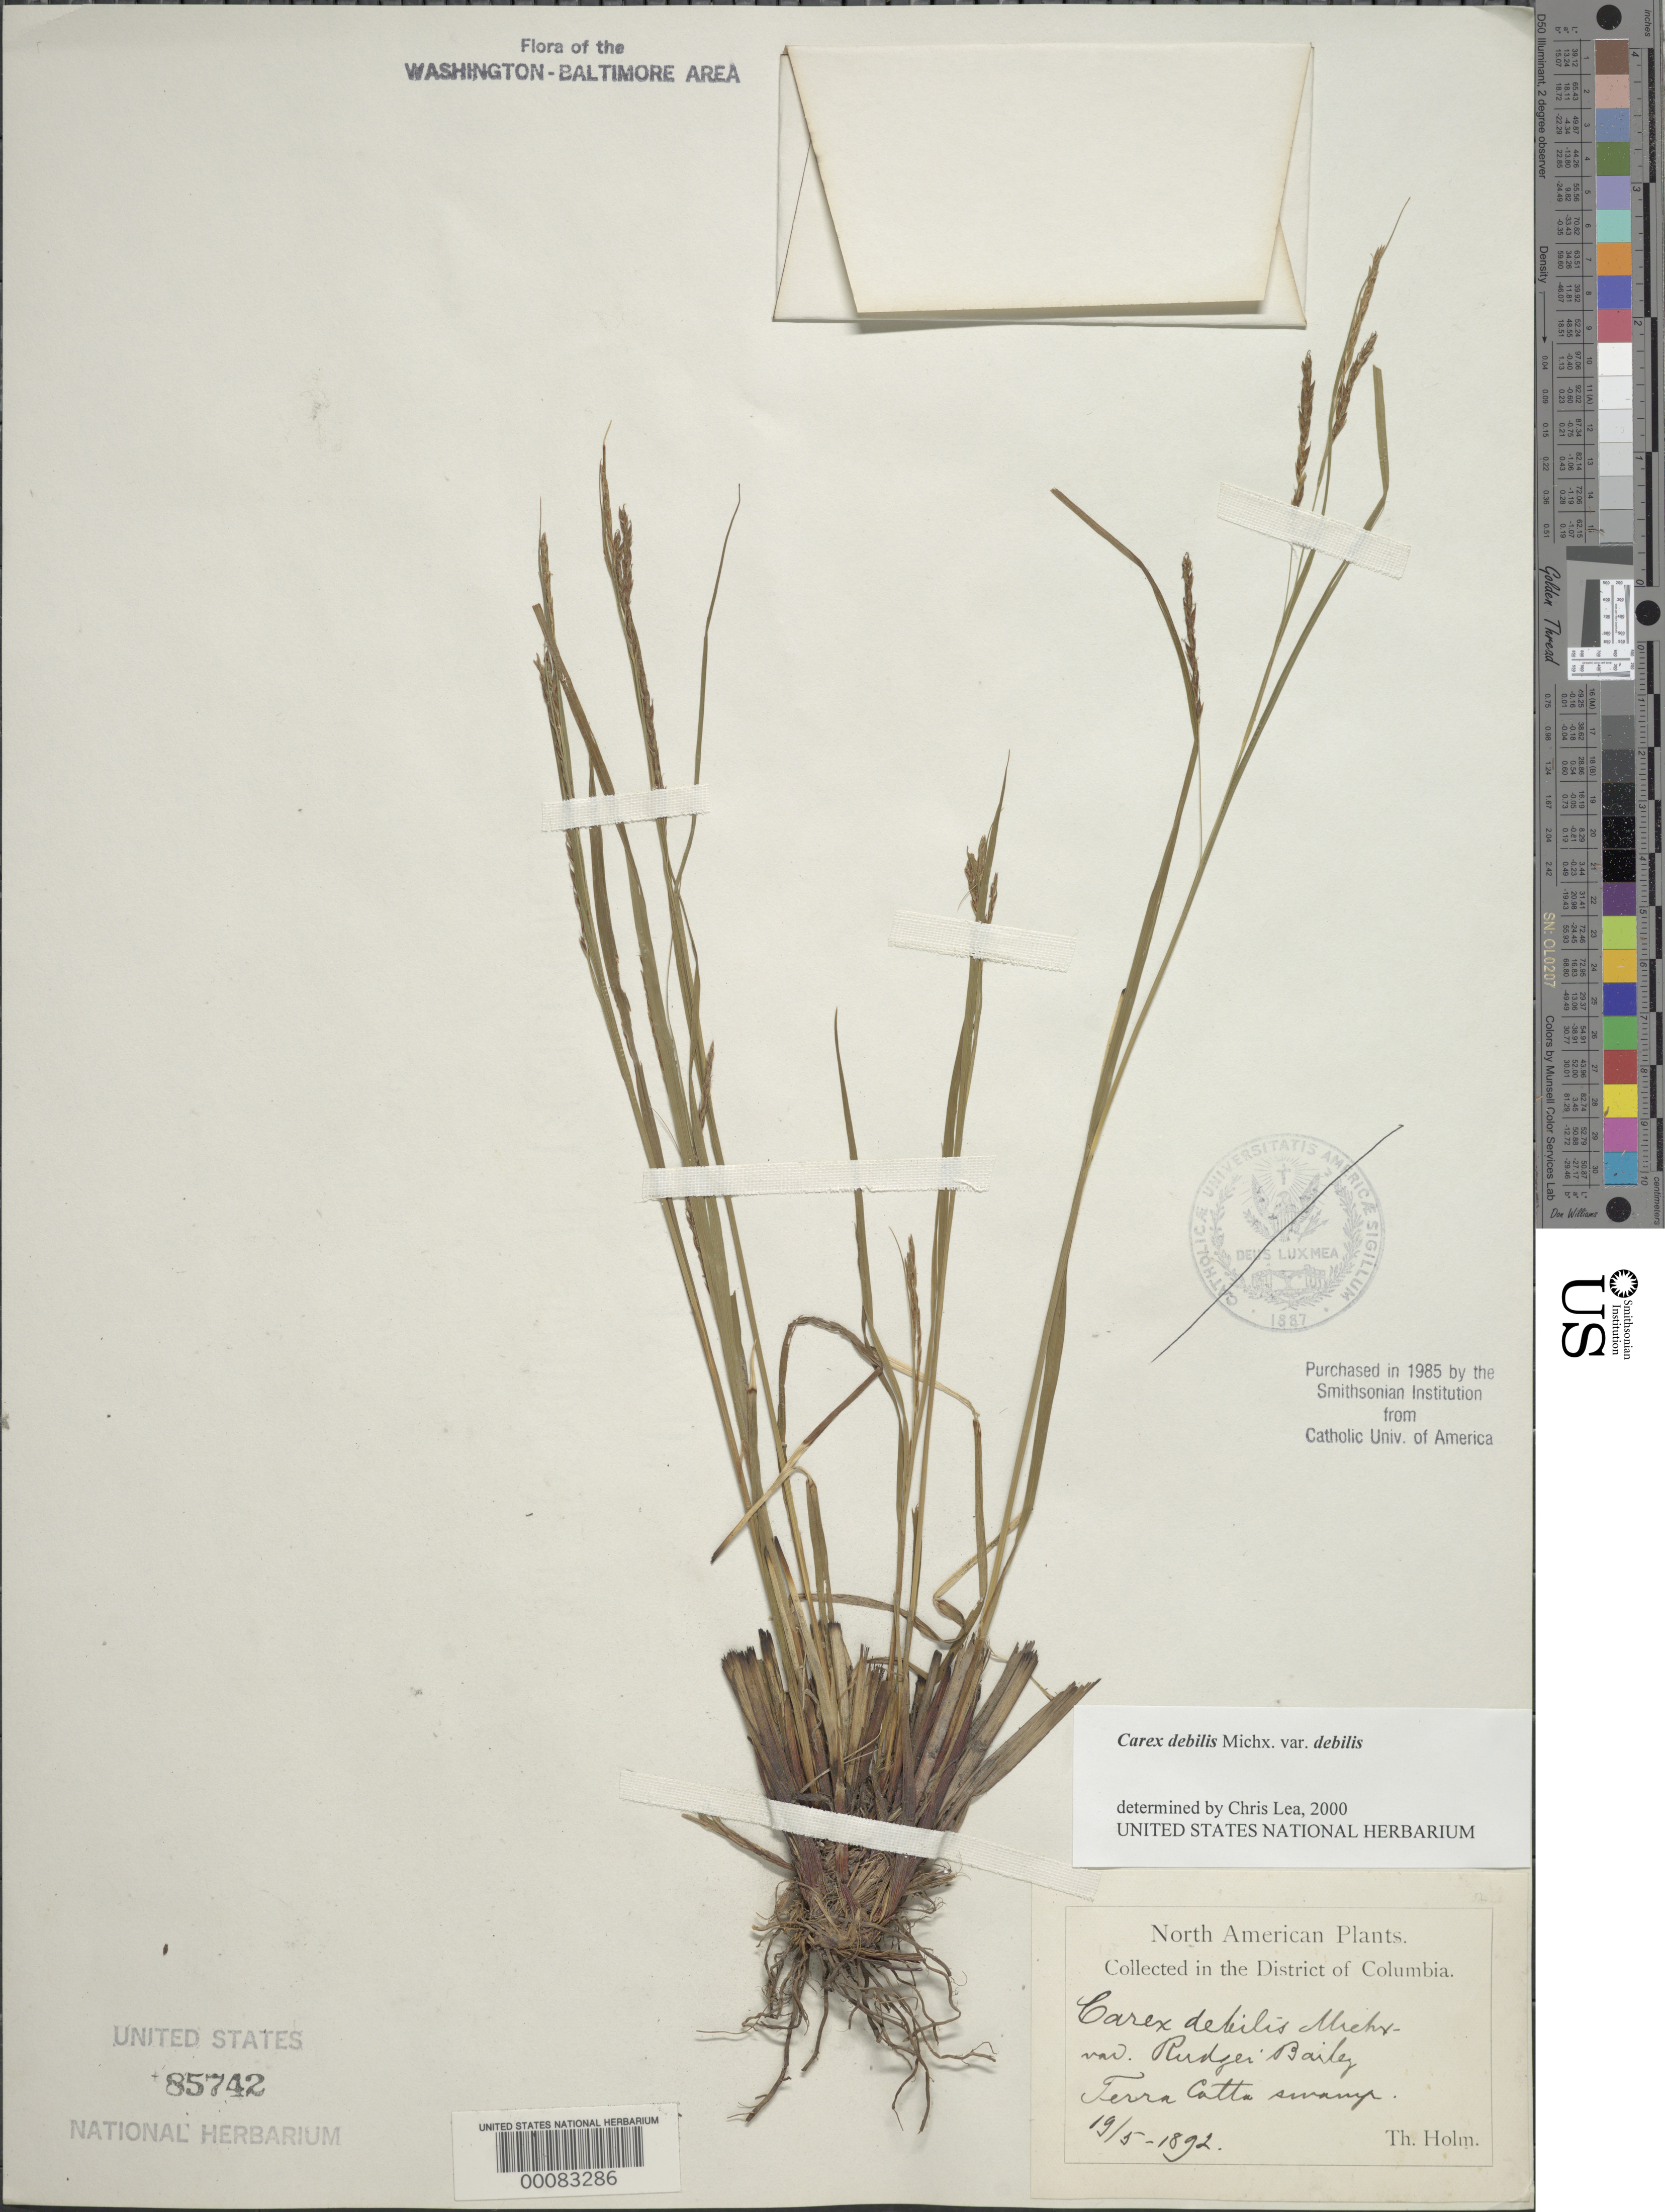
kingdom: Plantae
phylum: Tracheophyta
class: Liliopsida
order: Poales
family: Cyperaceae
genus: Carex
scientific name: Carex debilis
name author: Michx.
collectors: T. Holm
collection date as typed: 19 May 1892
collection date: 1892-05-19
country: United States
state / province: District of Columbia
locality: Terra Cotta Swamp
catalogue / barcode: US 85742